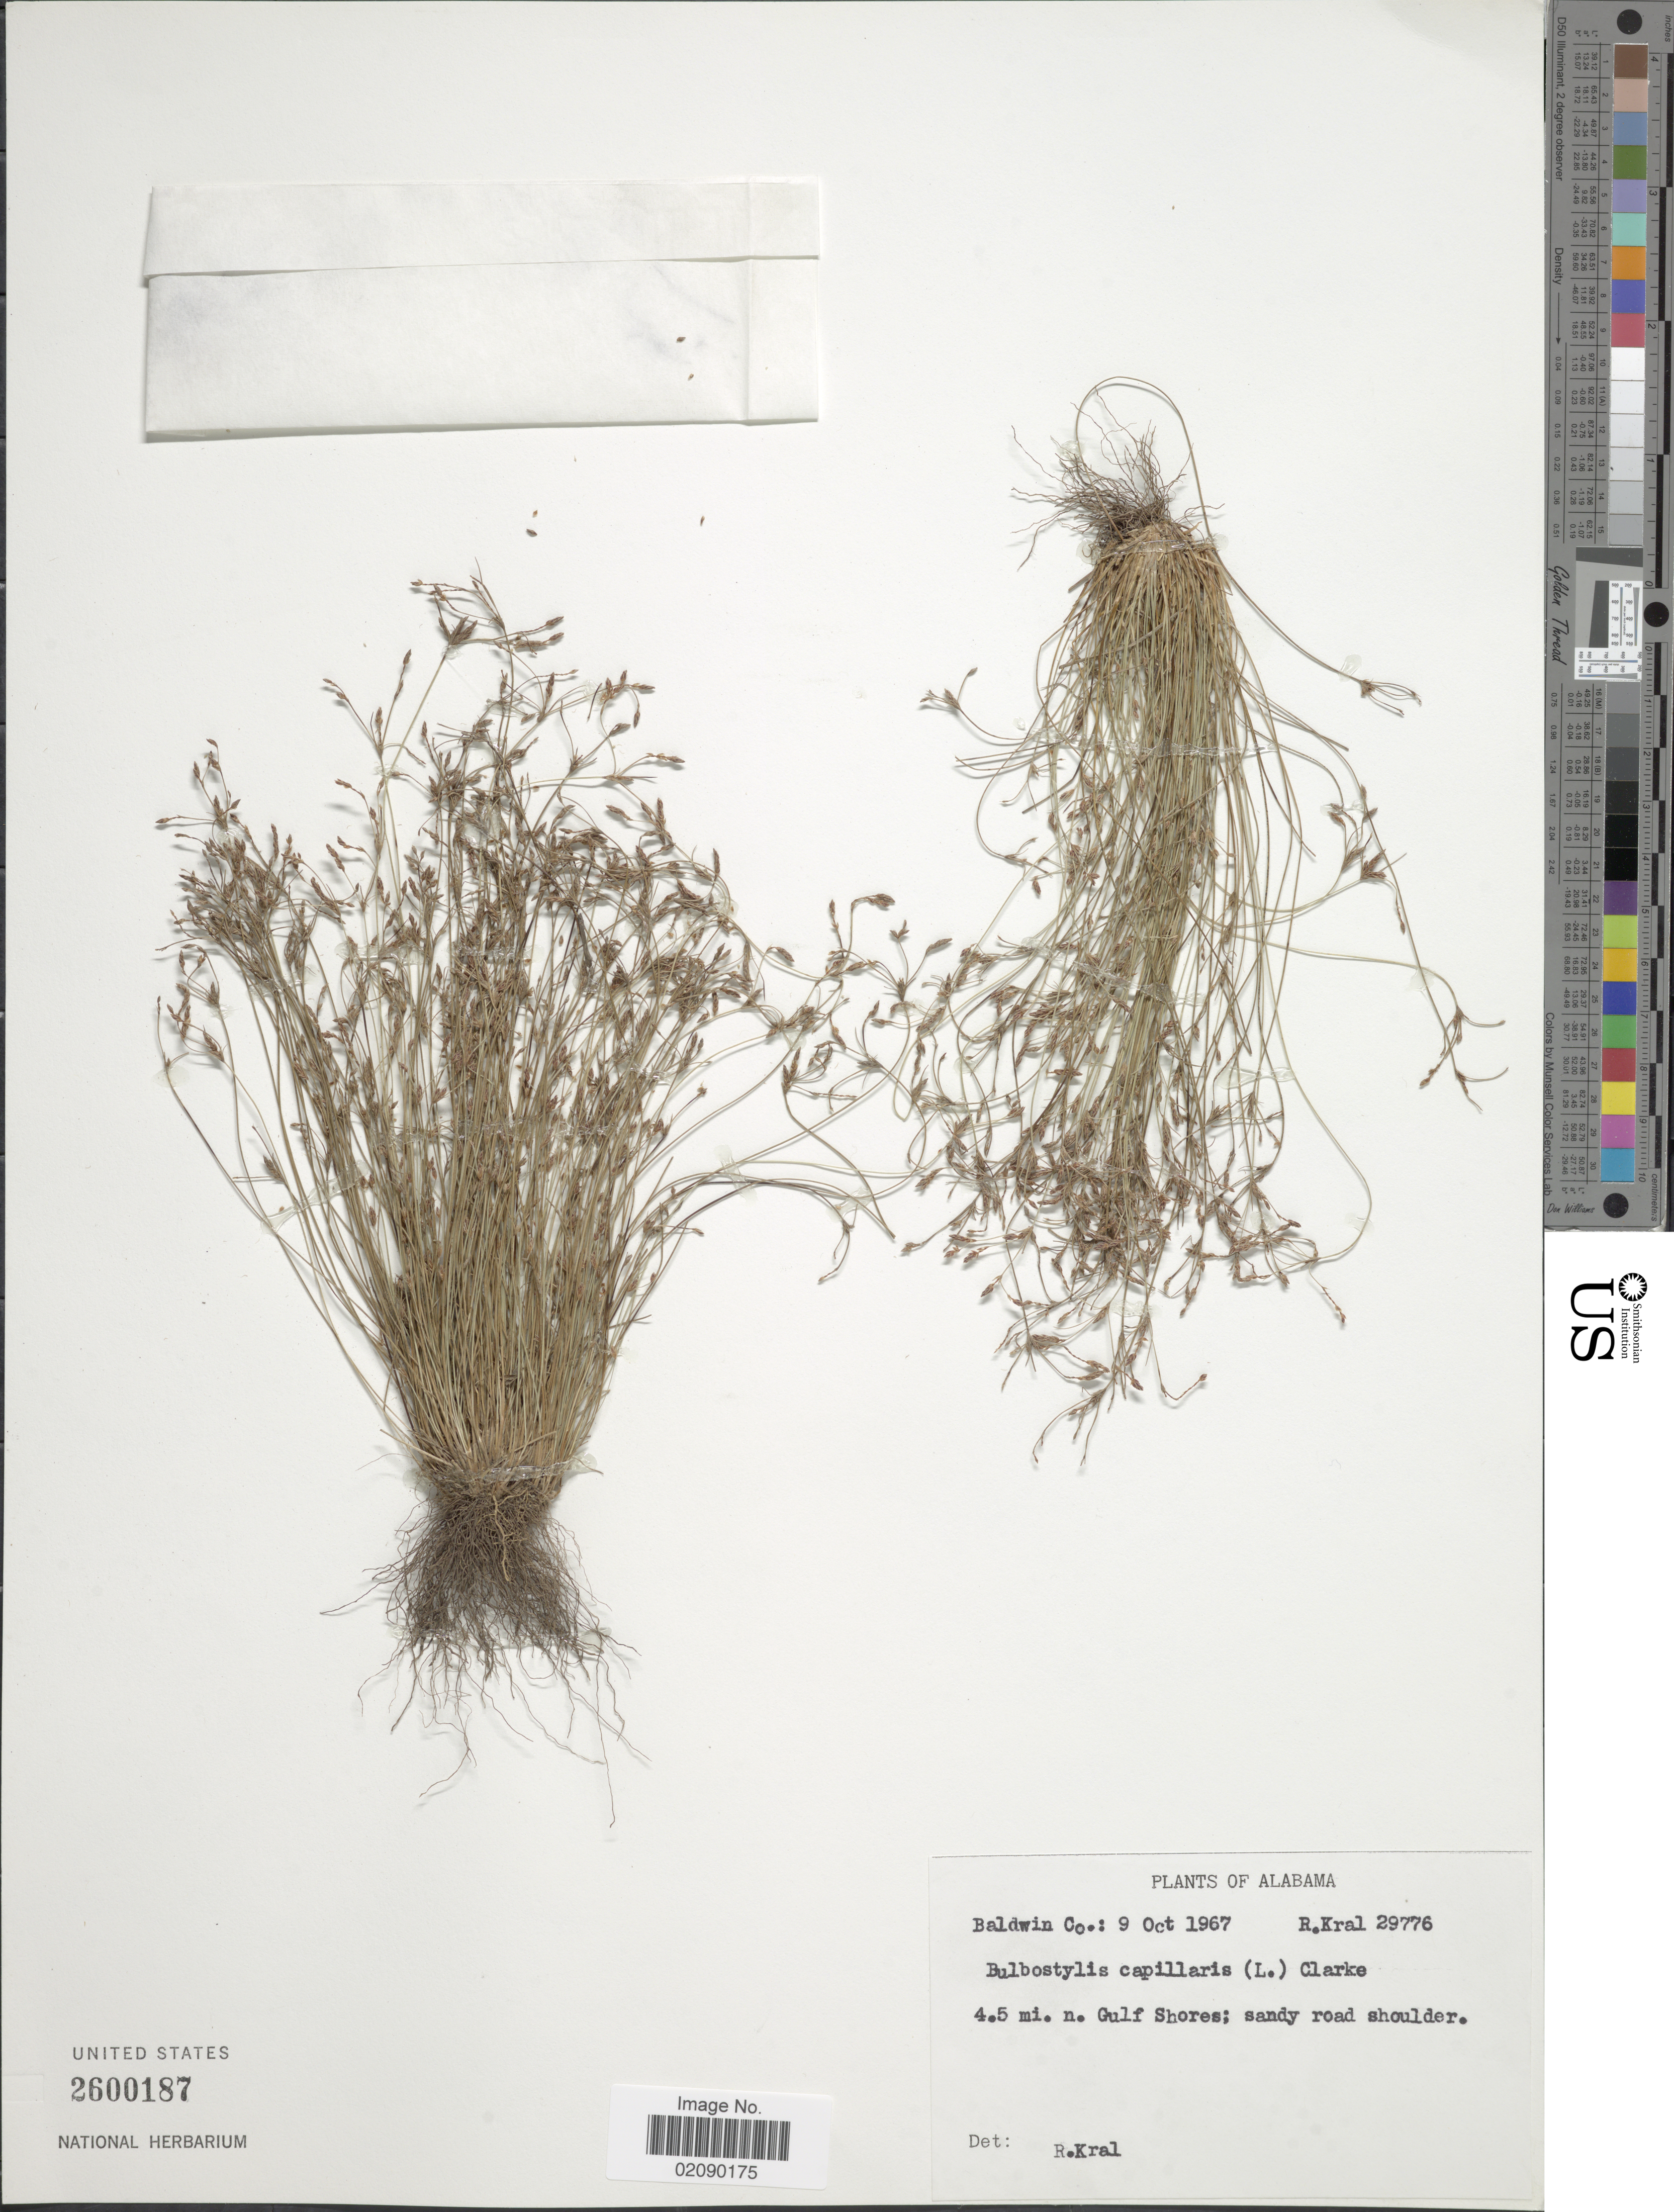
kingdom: Plantae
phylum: Tracheophyta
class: Liliopsida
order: Poales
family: Cyperaceae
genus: Bulbostylis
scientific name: Bulbostylis capillaris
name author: (L.) Kunth ex C.B. Clarke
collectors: R. Kral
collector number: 29776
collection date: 1967-10-09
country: United States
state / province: Alabama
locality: Baldwin Co; 4.5 mi Gulf Shores; sandy road shoulder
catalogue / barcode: US 2600187